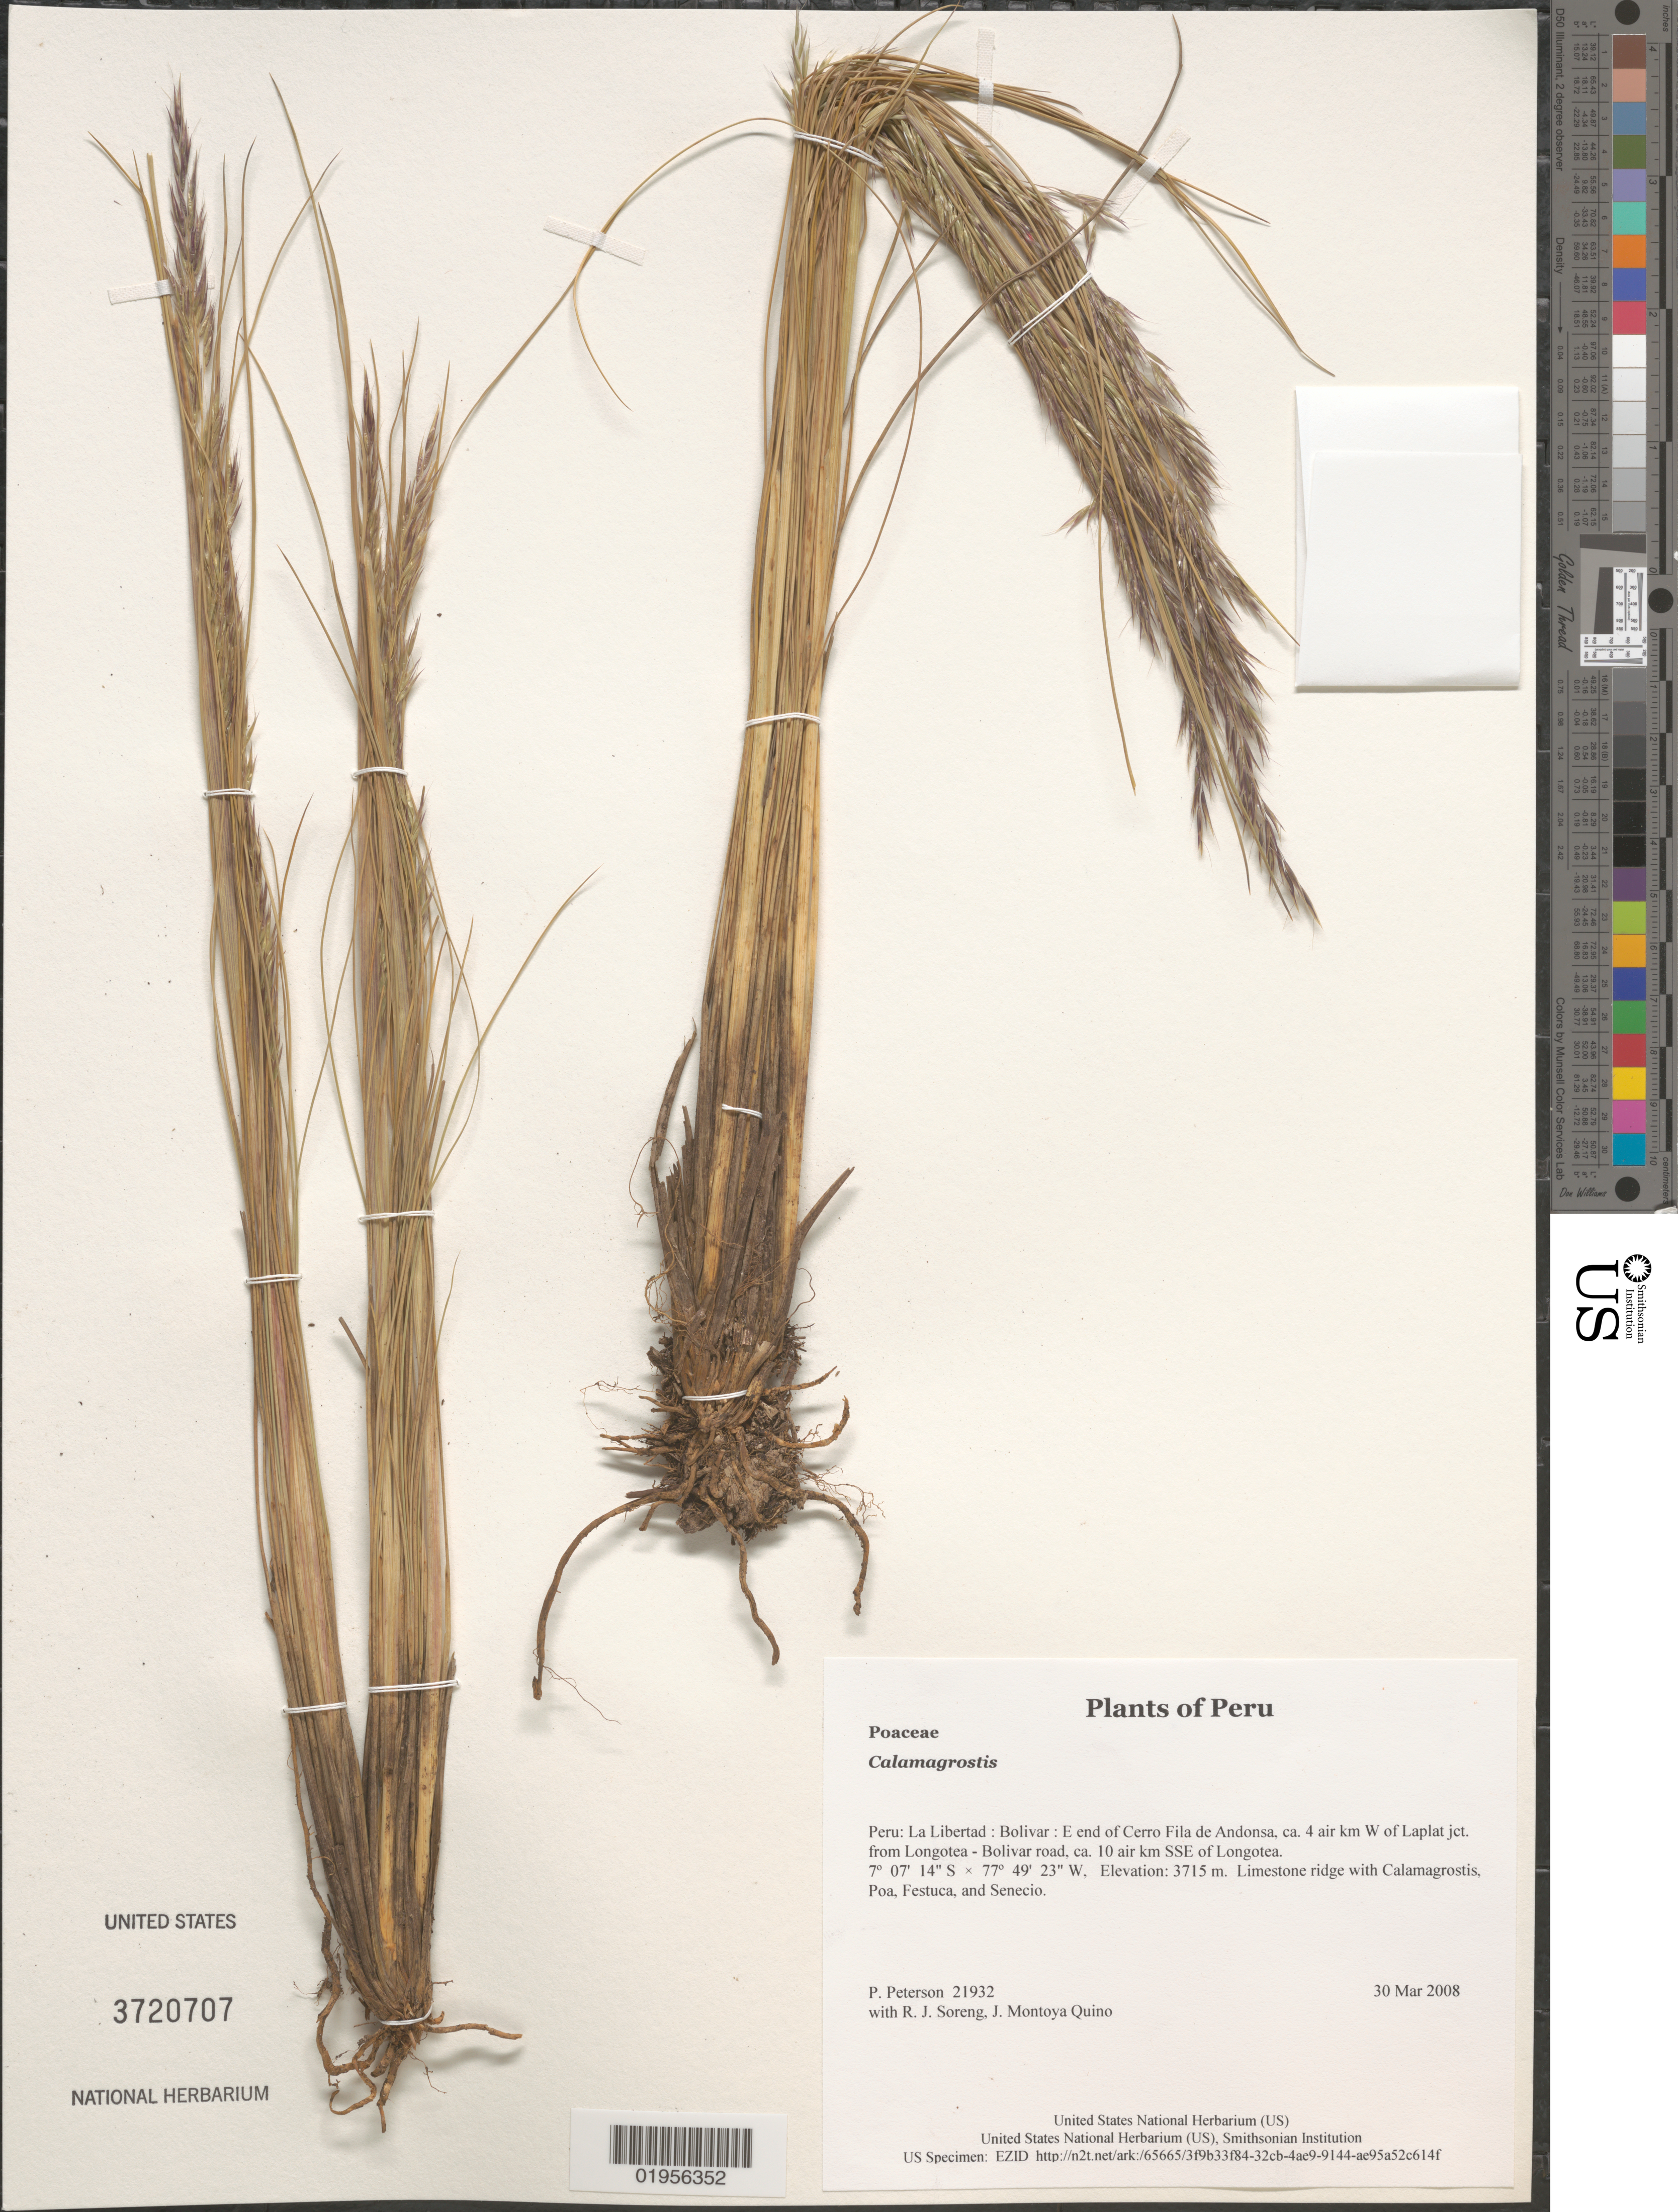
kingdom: Plantae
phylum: Tracheophyta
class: Liliopsida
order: Poales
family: Poaceae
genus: Calamagrostis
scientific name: Calamagrostis sp.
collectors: P. M. Peterson, R. J. Soreng & J. Montoya Quino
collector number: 21932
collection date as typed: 30 Mar 2008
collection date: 2008-03-30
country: Peru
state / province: La Libertad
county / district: Bolívar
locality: E end of Cerro Fila de Andonsa, ca. 4 air km W of Laplat jct. from Longotea - Bolivar road, ca. 10 air km SSE of Longotea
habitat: Limestone ridge with Calamagrostis, Poa, Festuca, and Senecio.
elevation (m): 3715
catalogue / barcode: US 3720707